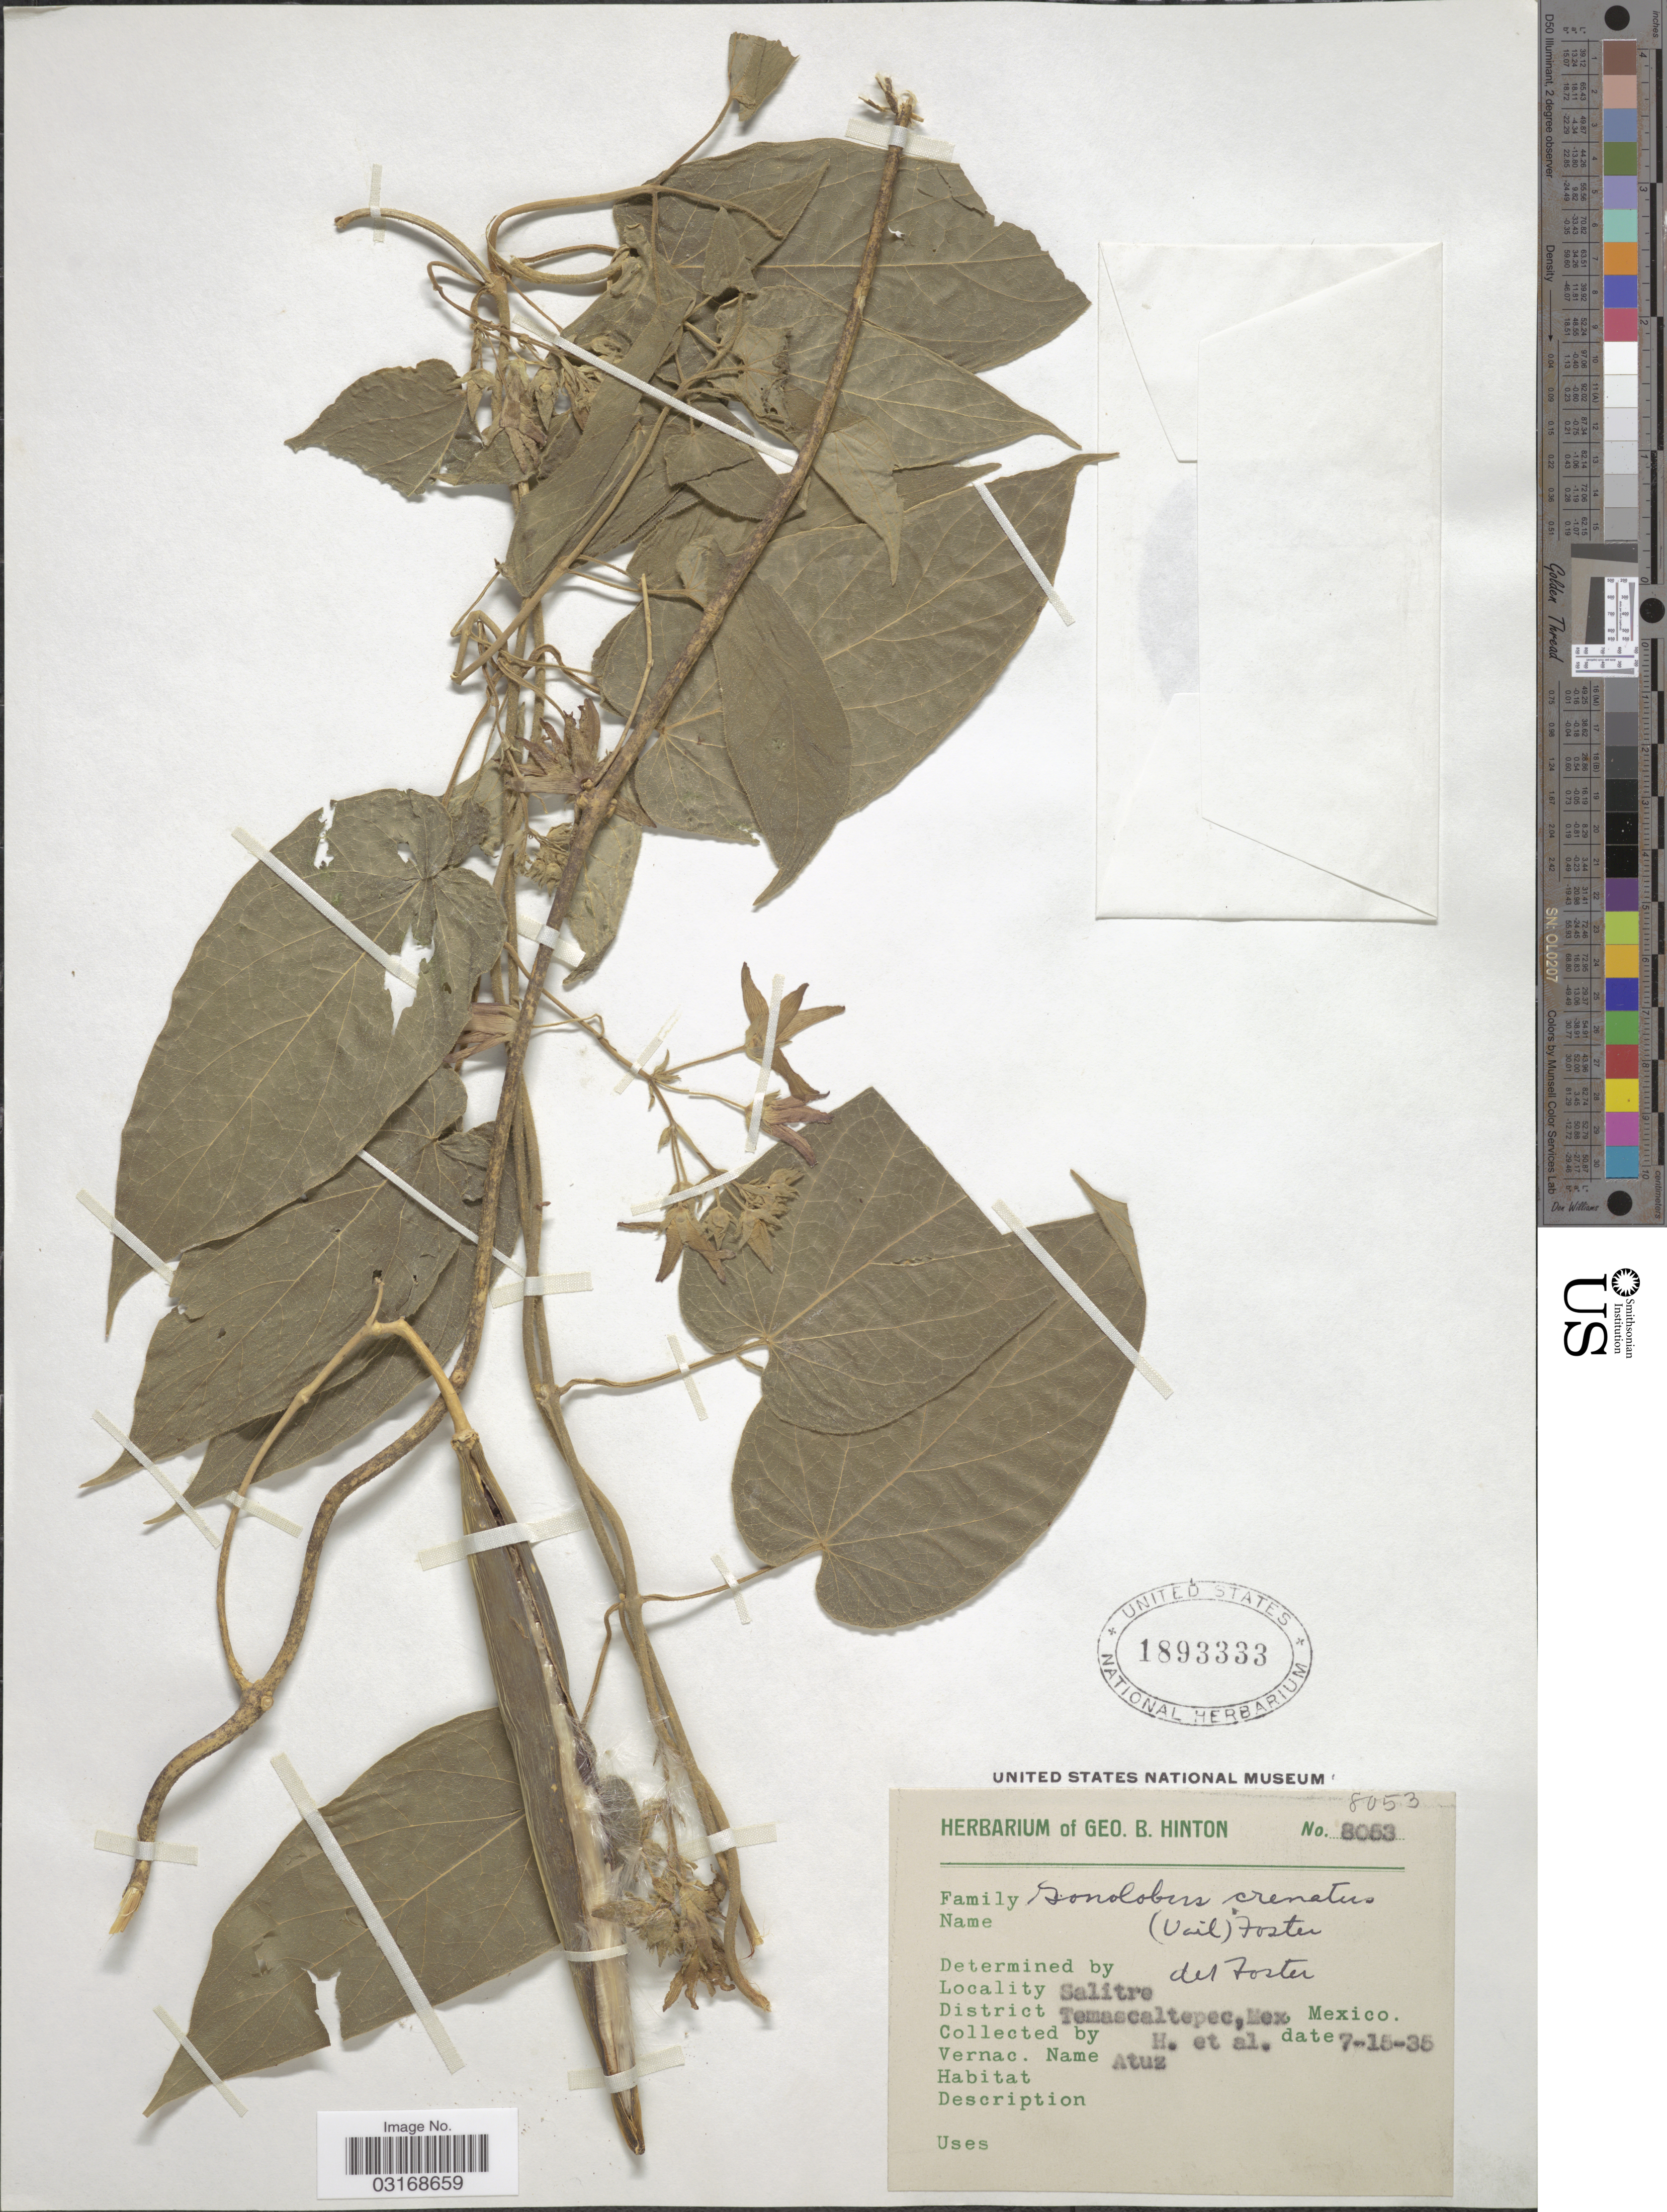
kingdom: Plantae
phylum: Tracheophyta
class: Magnoliopsida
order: Gentianales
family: Apocynaceae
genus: Matelea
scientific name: Matelea crenata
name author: (Vail) Woodson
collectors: G. B. Hinton & et al.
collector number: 8053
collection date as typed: Transcribed d/m/y: 15/7/35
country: Mexico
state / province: México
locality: Salitre. District Temascaltepec, Mex.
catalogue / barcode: US 1893333